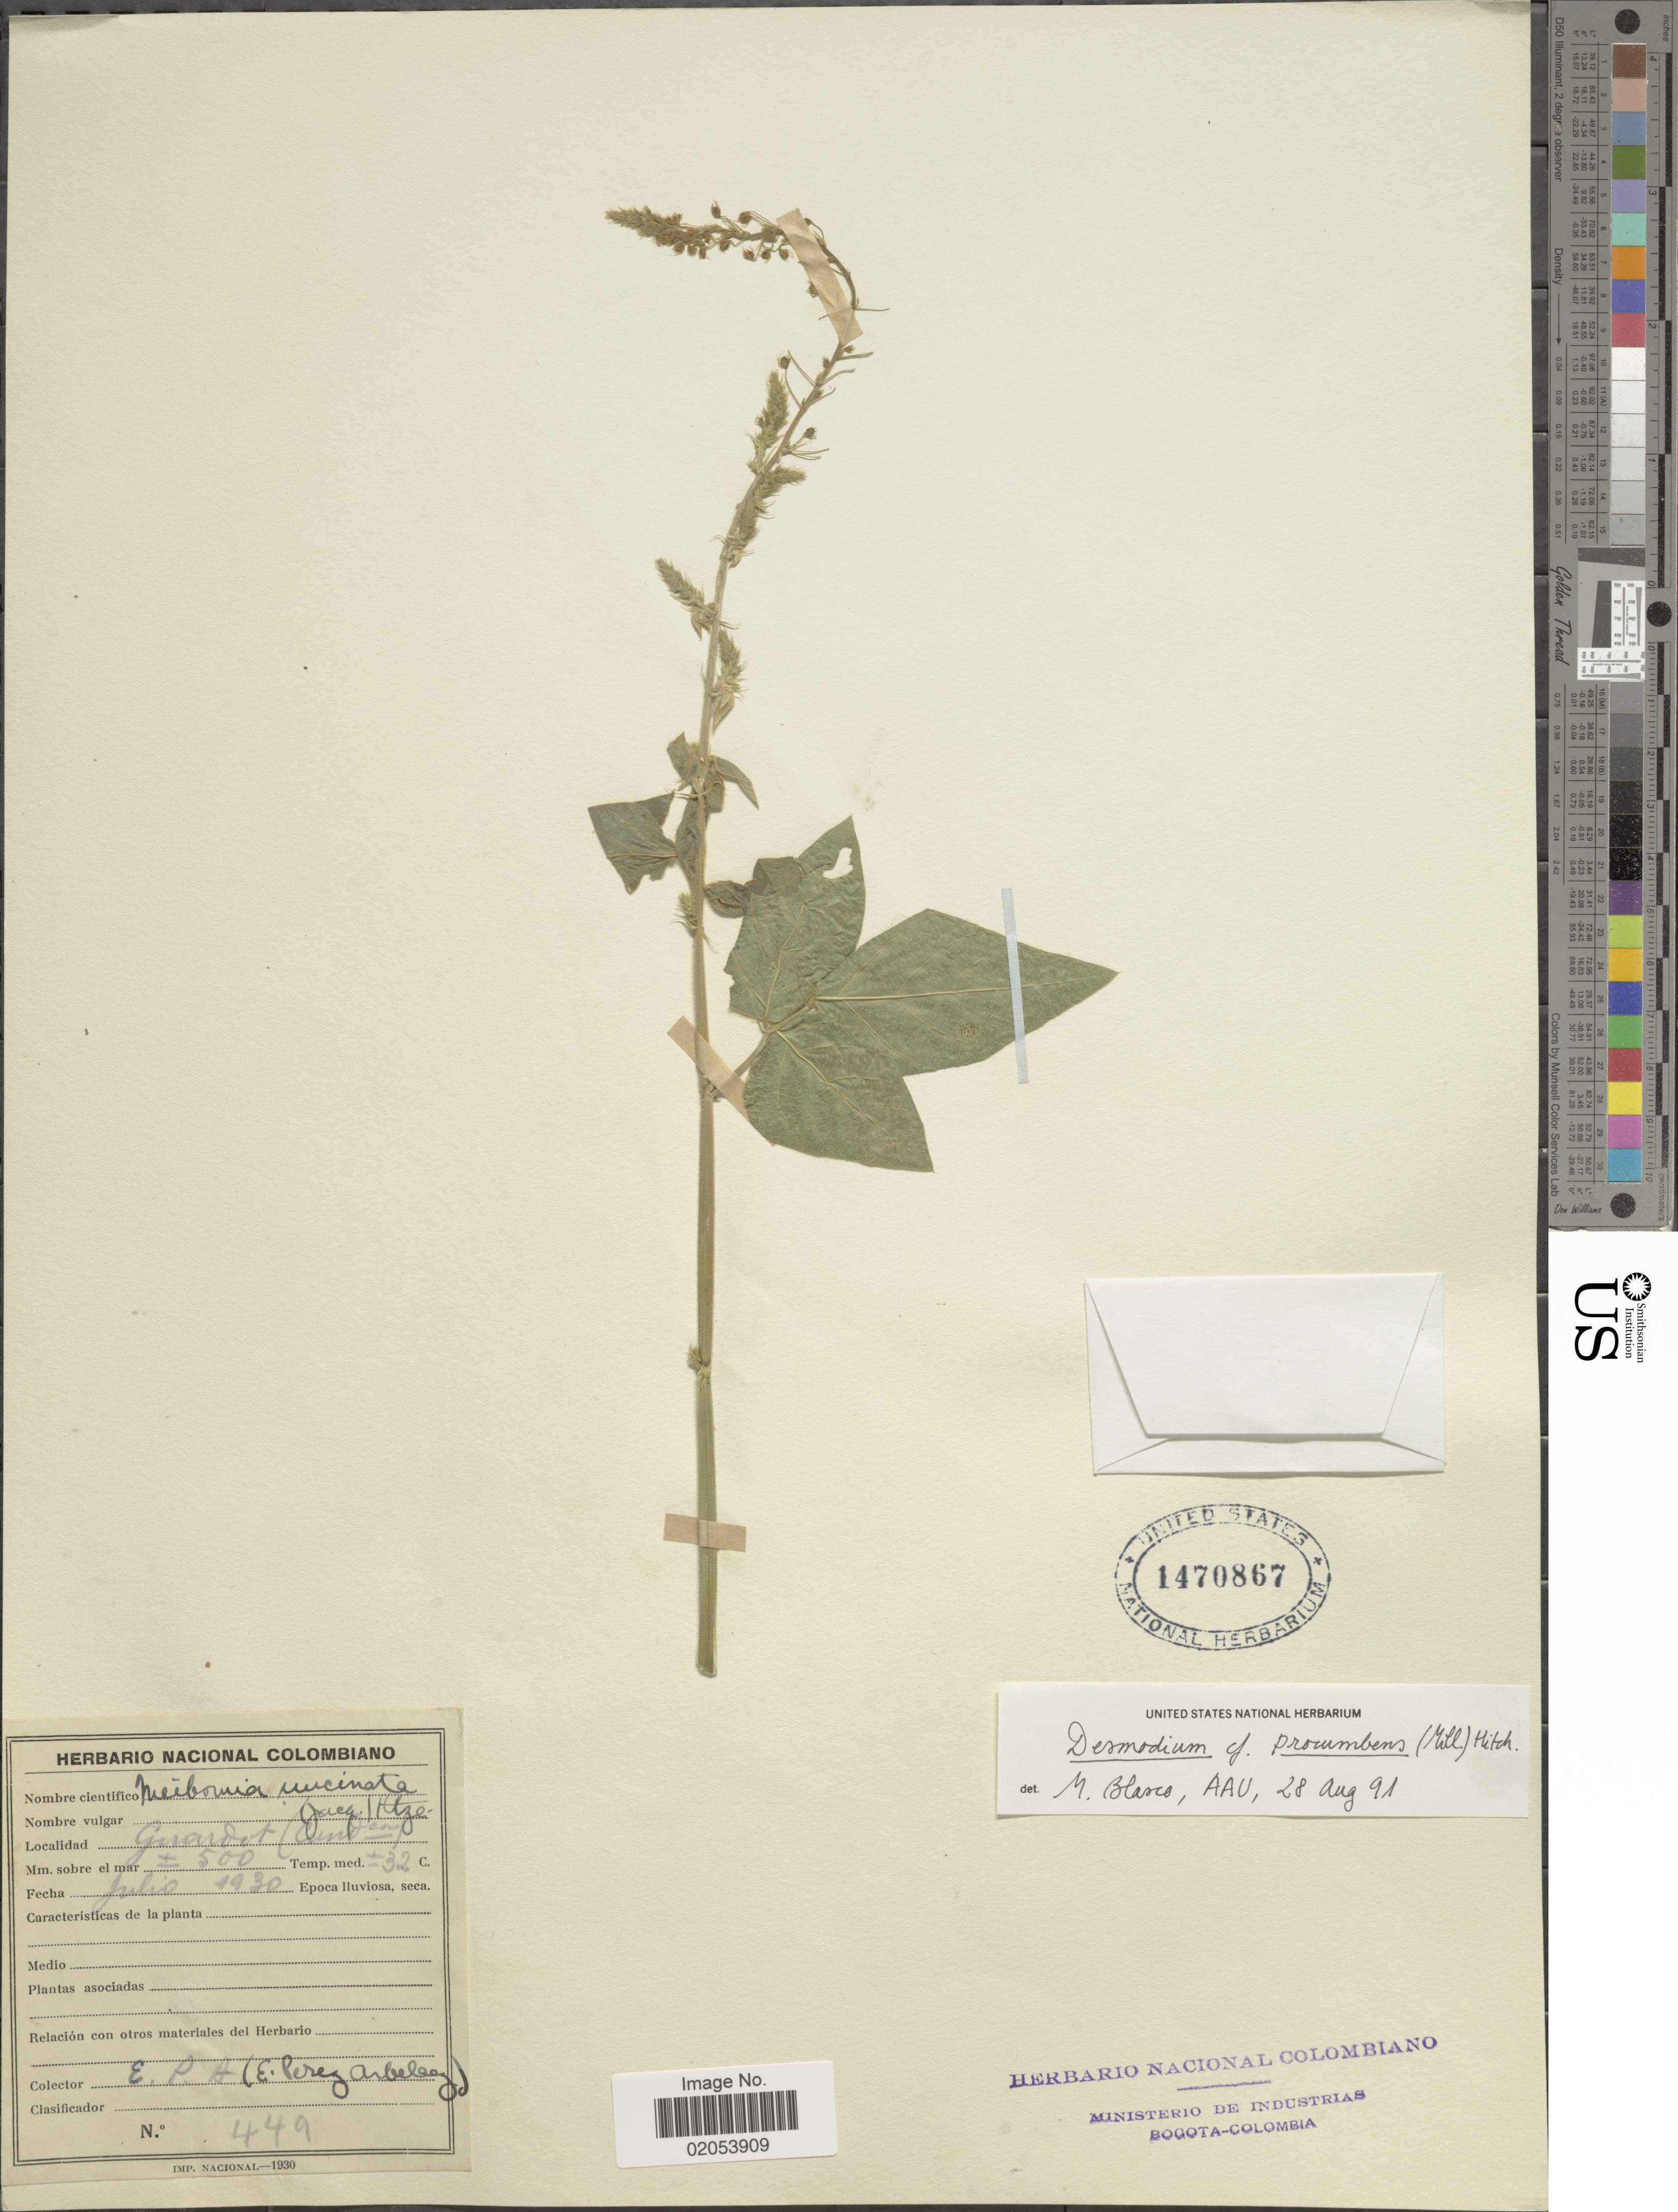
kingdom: Plantae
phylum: Tracheophyta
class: Magnoliopsida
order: Fabales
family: Fabaceae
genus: Desmodium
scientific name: Desmodium procumbens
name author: (Mill.) Hitchc.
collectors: E. Pérez Arbeláez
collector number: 449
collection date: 1930-07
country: Colombia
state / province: Cundinamarca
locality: Girardot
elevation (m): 500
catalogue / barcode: US 1470867